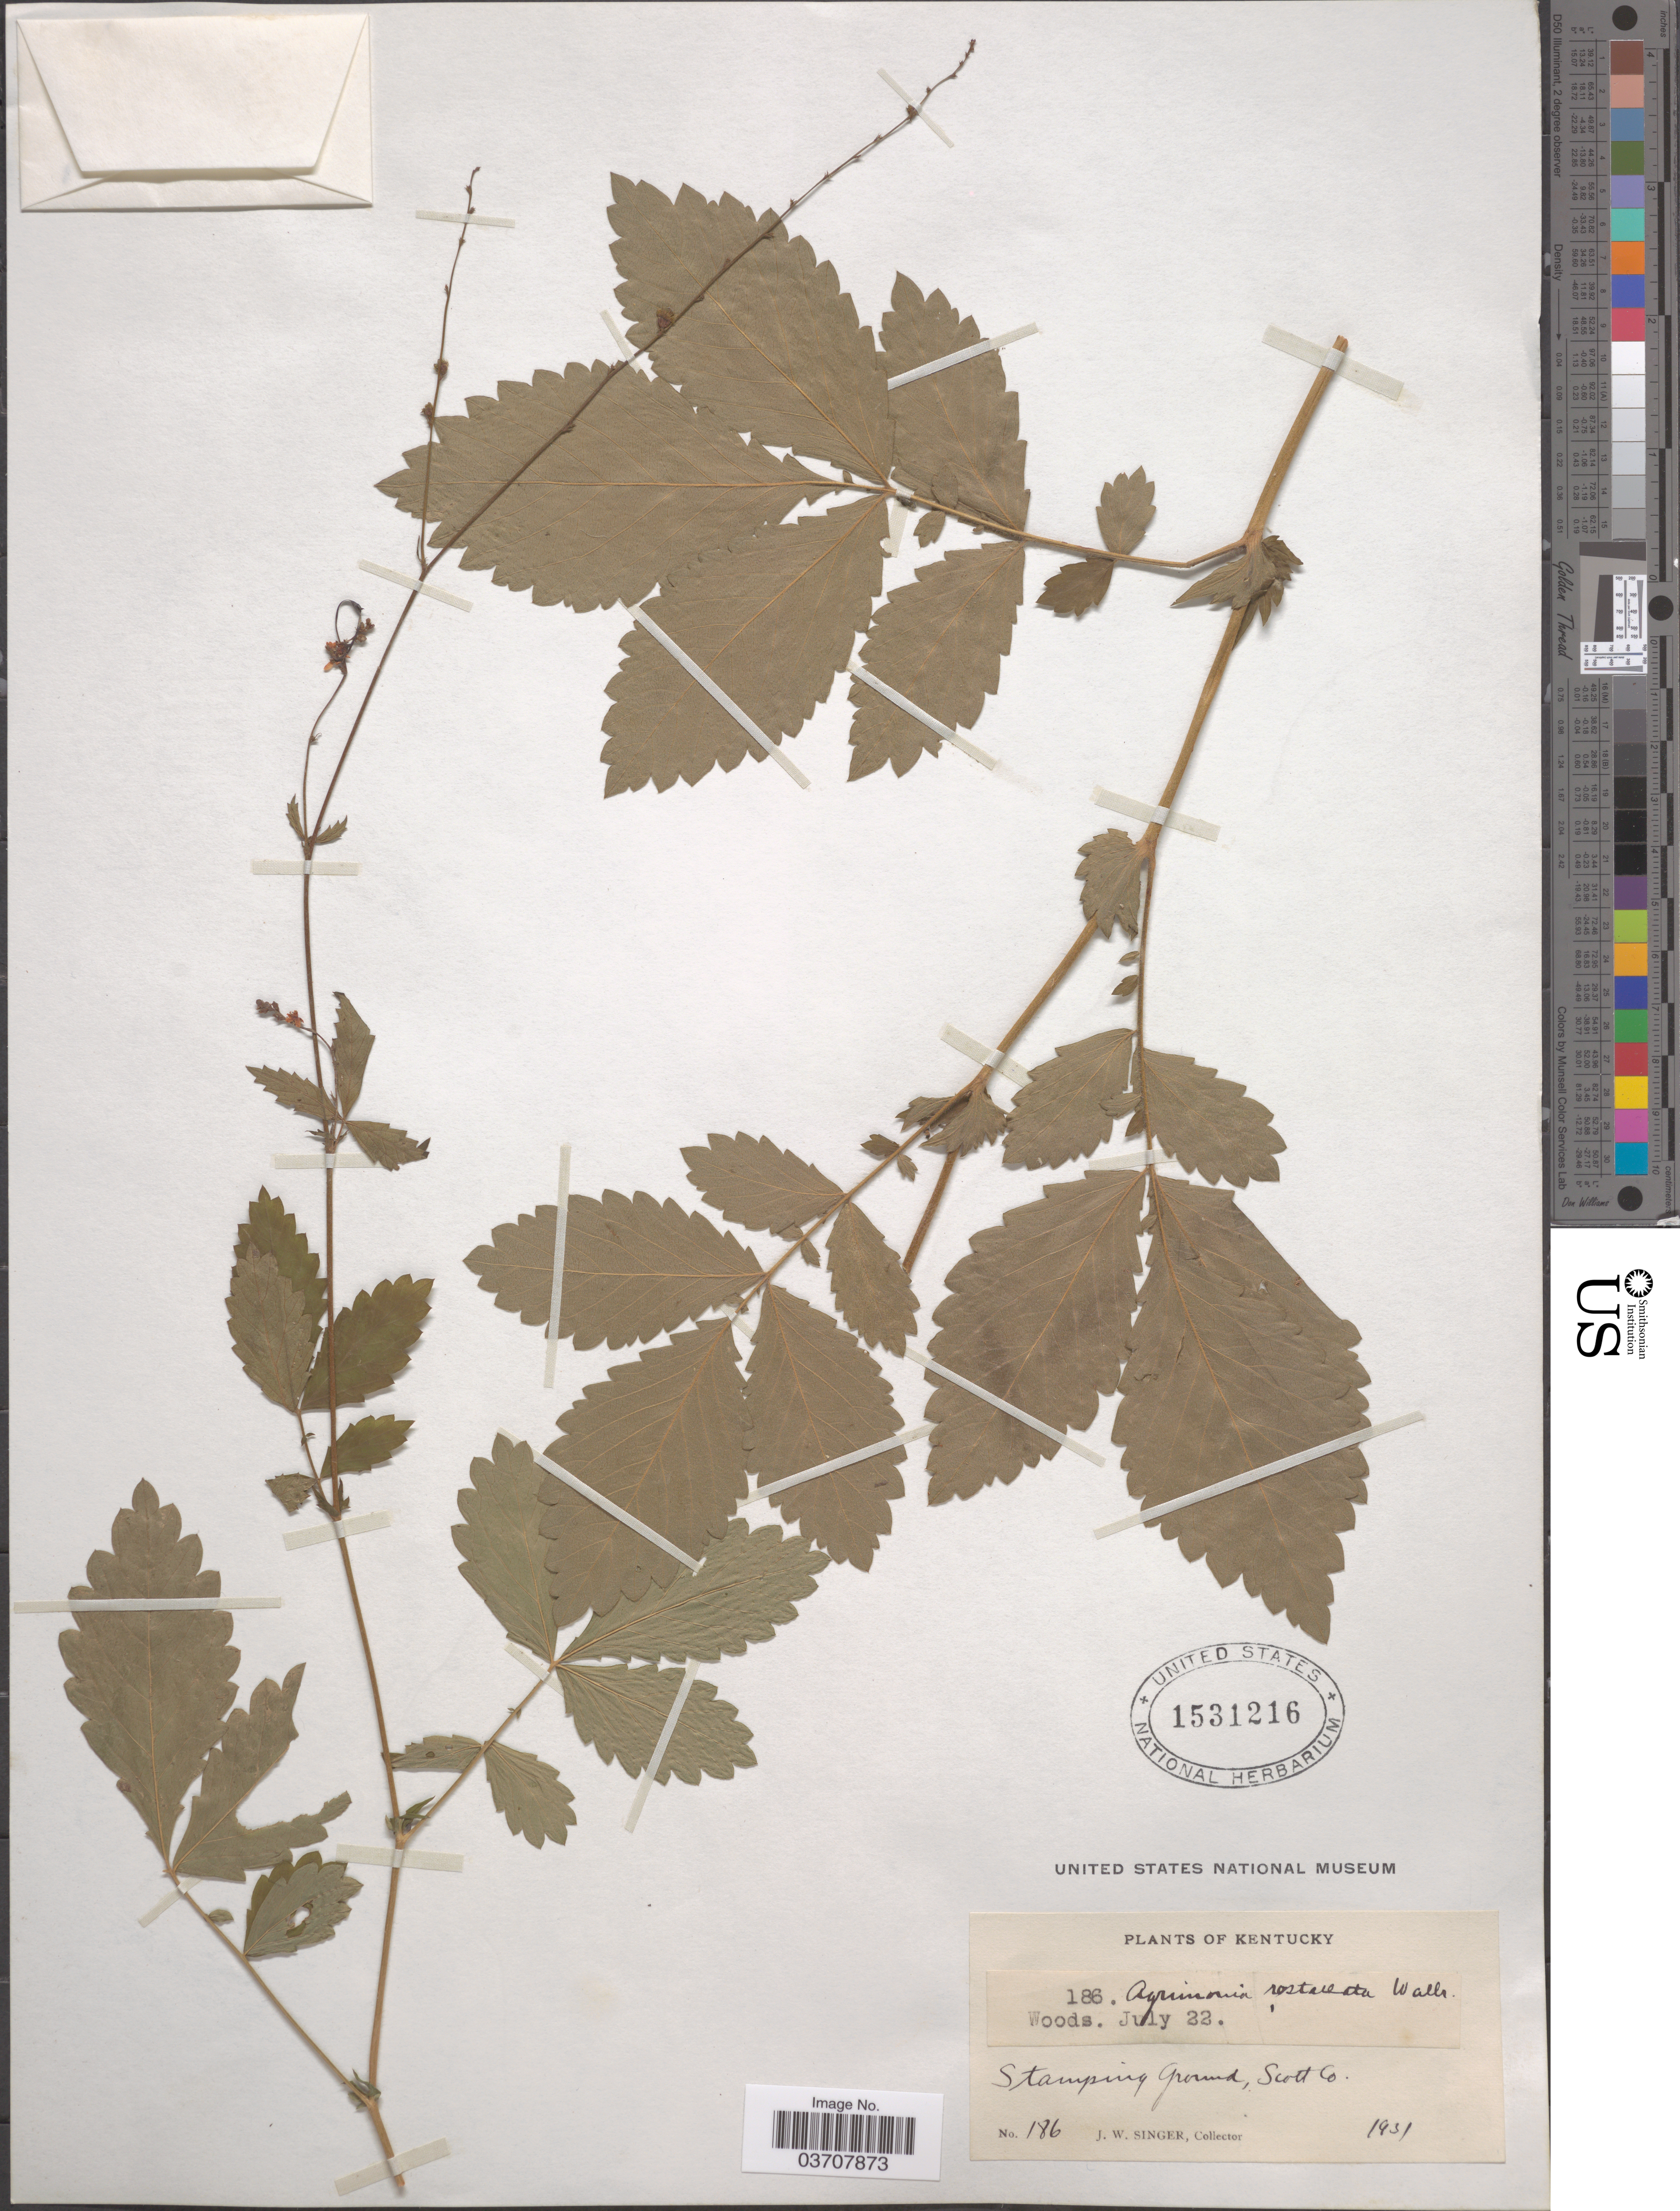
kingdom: Plantae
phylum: Tracheophyta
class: Magnoliopsida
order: Rosales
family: Rosaceae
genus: Agrimonia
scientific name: Agrimonia rostellata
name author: Wallr.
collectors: J. EW. Singer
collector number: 186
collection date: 1931-07-22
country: United States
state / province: Kentucky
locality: Stamping Ground, Scott Co.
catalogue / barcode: US 1531216